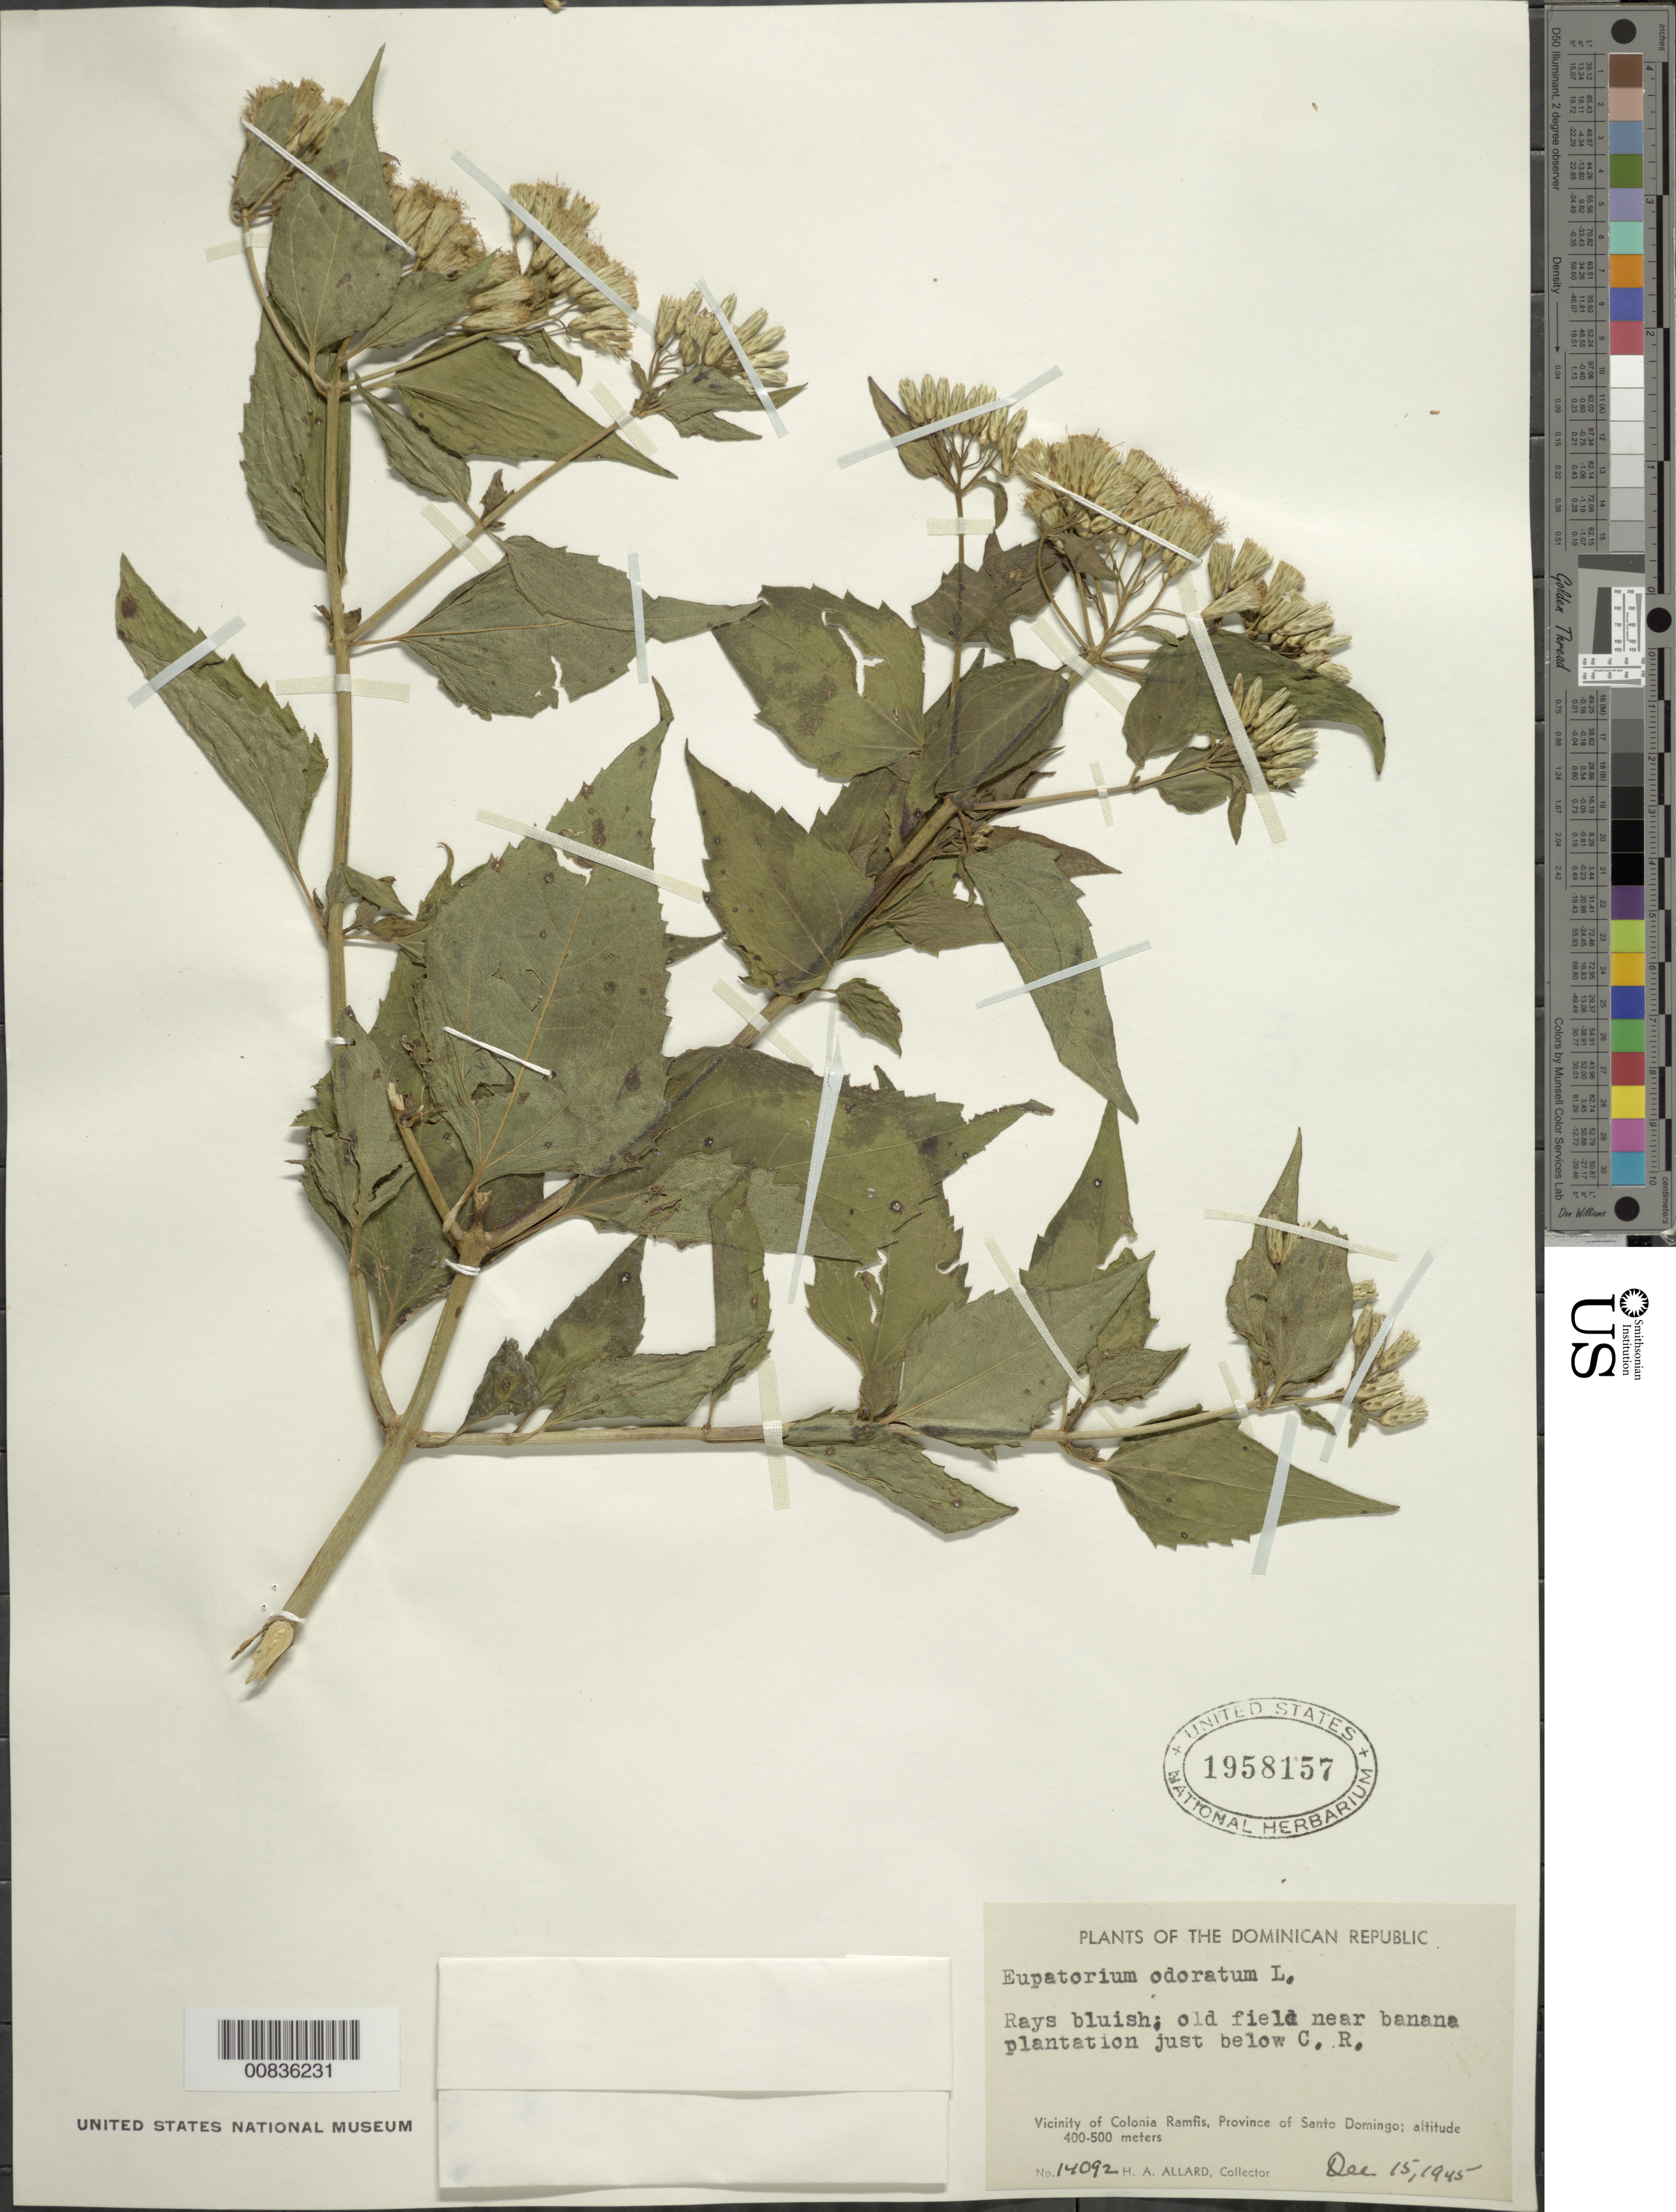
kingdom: Plantae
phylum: Tracheophyta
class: Magnoliopsida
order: Asterales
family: Asteraceae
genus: Chromolaena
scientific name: Chromolaena odorata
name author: (L.) R.M. King & H. Rob.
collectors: H. A. Allard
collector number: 14092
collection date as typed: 15 Dec 1945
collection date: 1945-12-15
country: Dominican Republic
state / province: Distrito Nacional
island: Hispaniola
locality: Vicinity of Colonia Ramfis, near banana plantation just below town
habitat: Old field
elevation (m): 400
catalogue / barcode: US 1958157